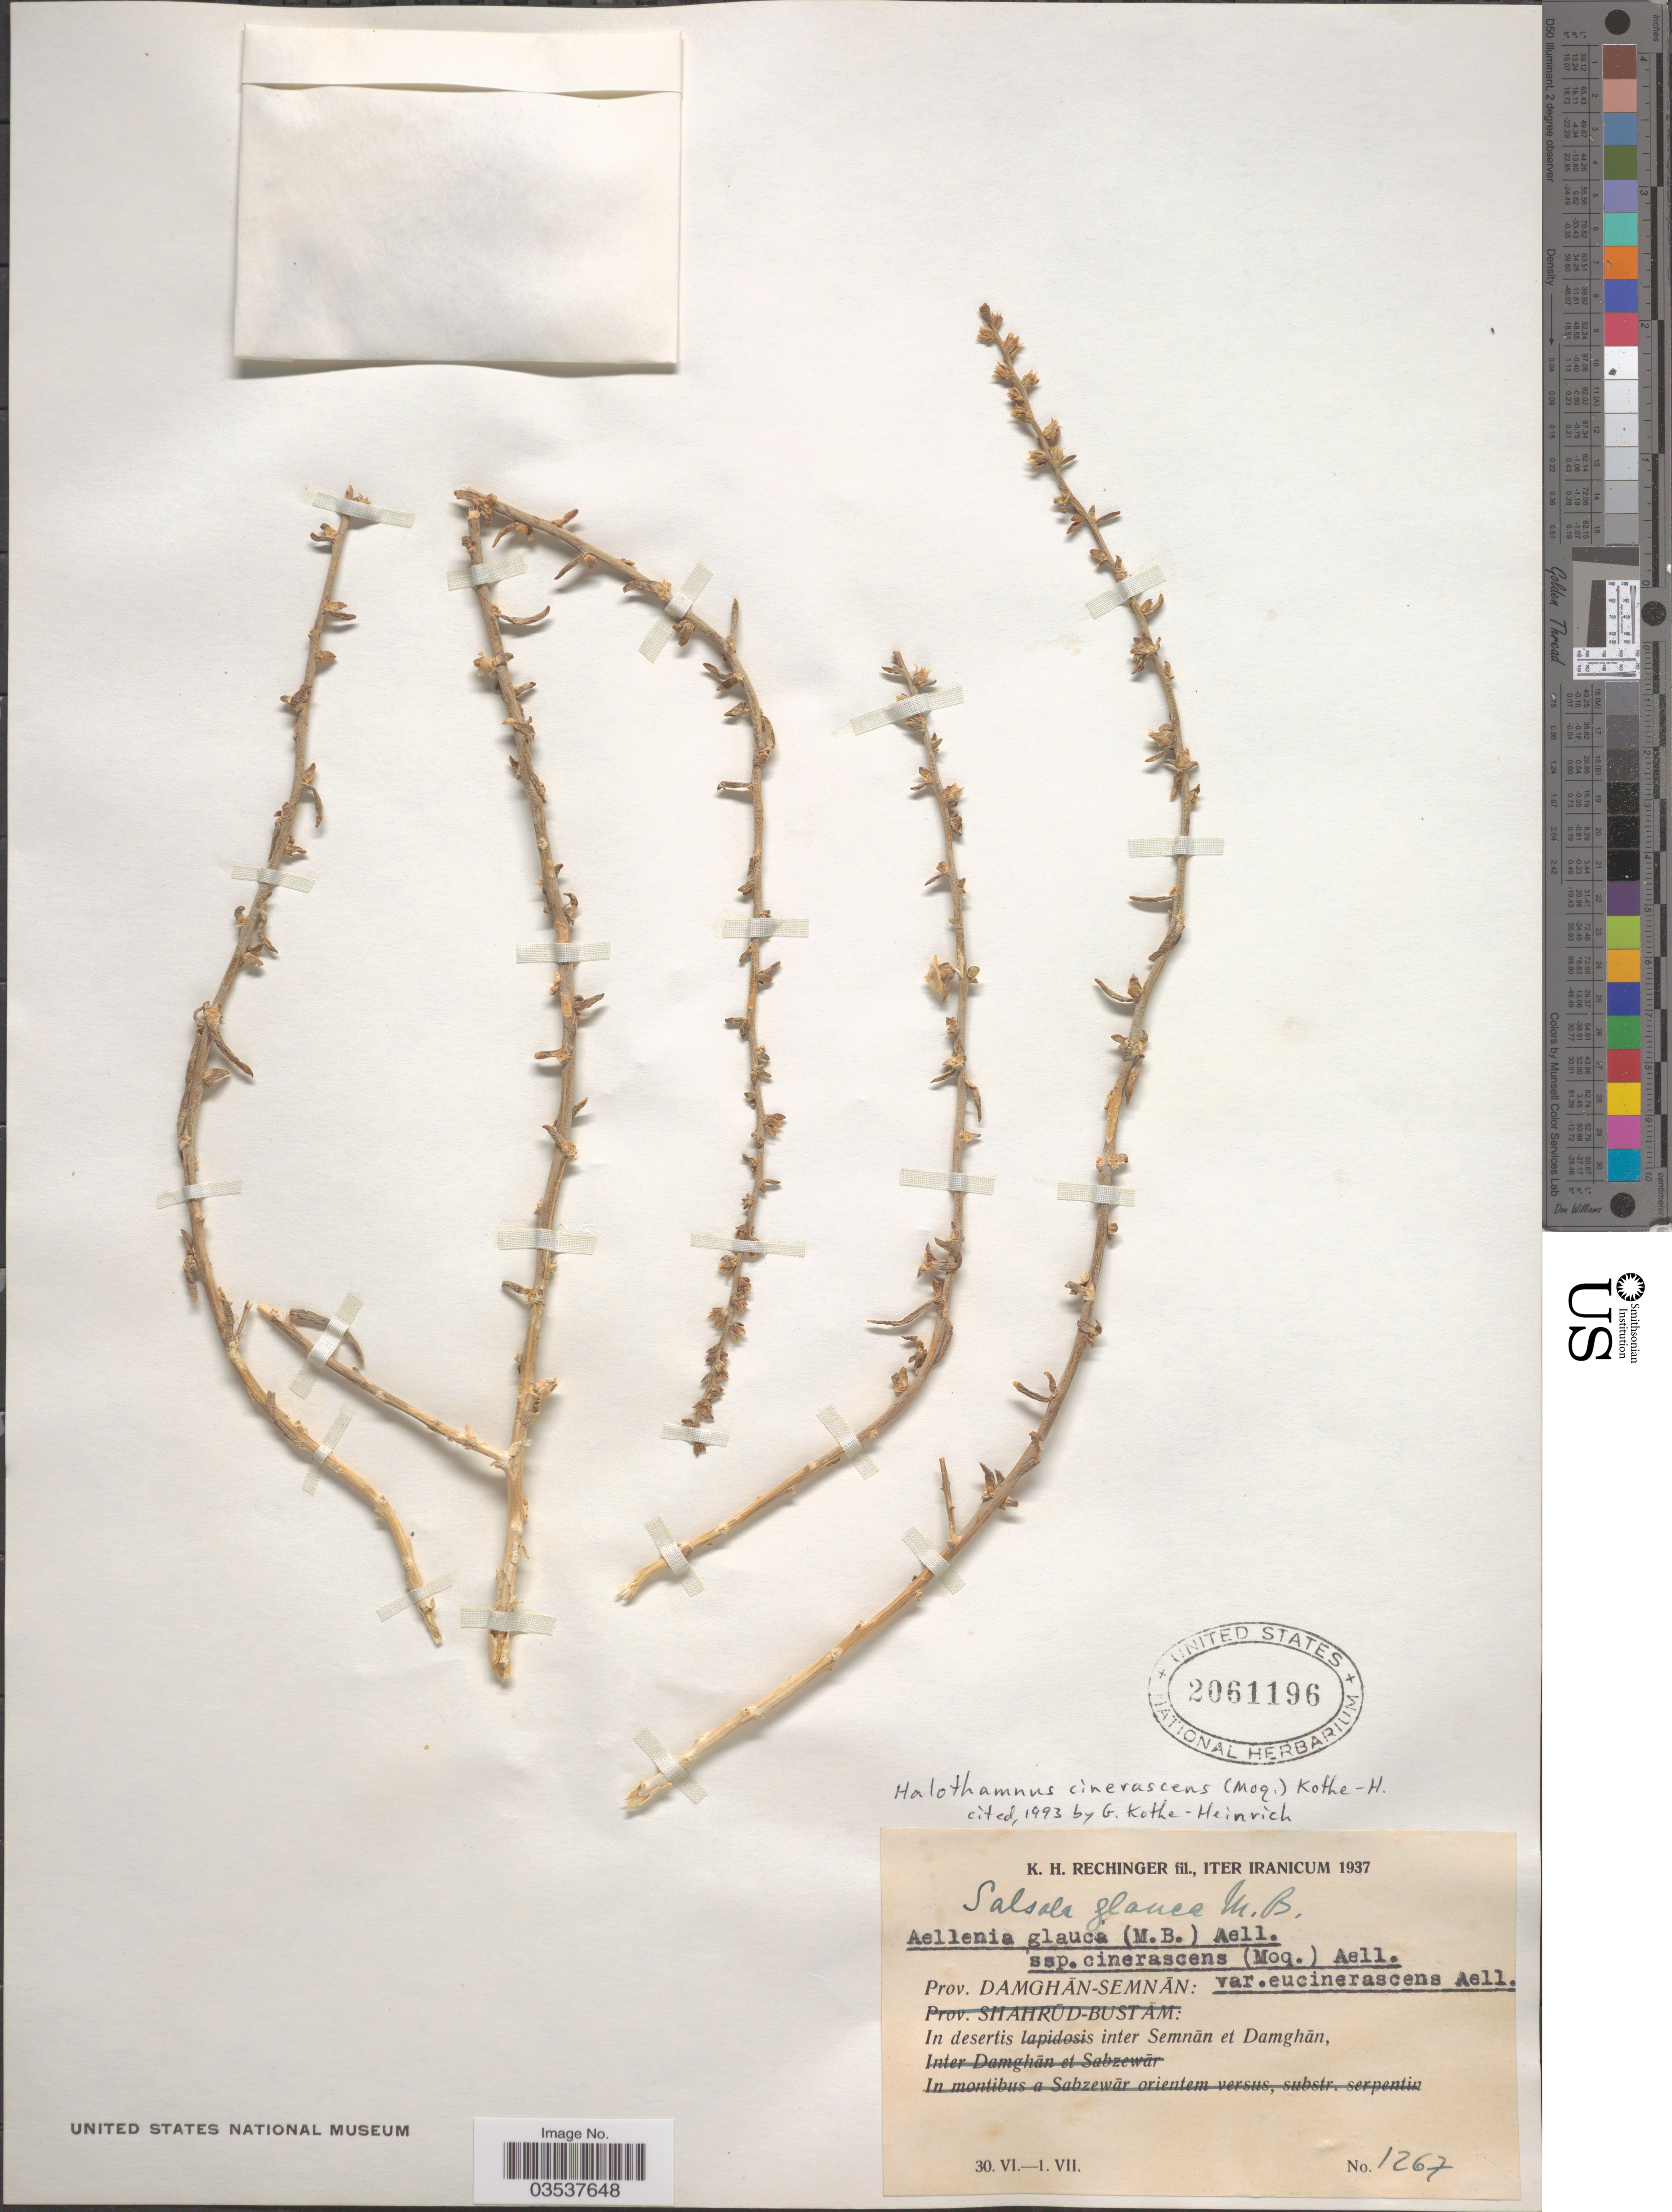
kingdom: Plantae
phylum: Tracheophyta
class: Magnoliopsida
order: Caryophyllales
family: Amaranthaceae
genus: Halothamnus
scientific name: Halothamnus cinerascens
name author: (Moq.) Kothe-Heinr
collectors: K. H. Rechinger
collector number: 1267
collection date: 1937-06-30/1937-07-01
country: Iran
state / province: Semnan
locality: Iter Iranicum. Prov. Damghān-Semnān: In desertis inter Semnān et Damghān.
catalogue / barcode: US 2061196